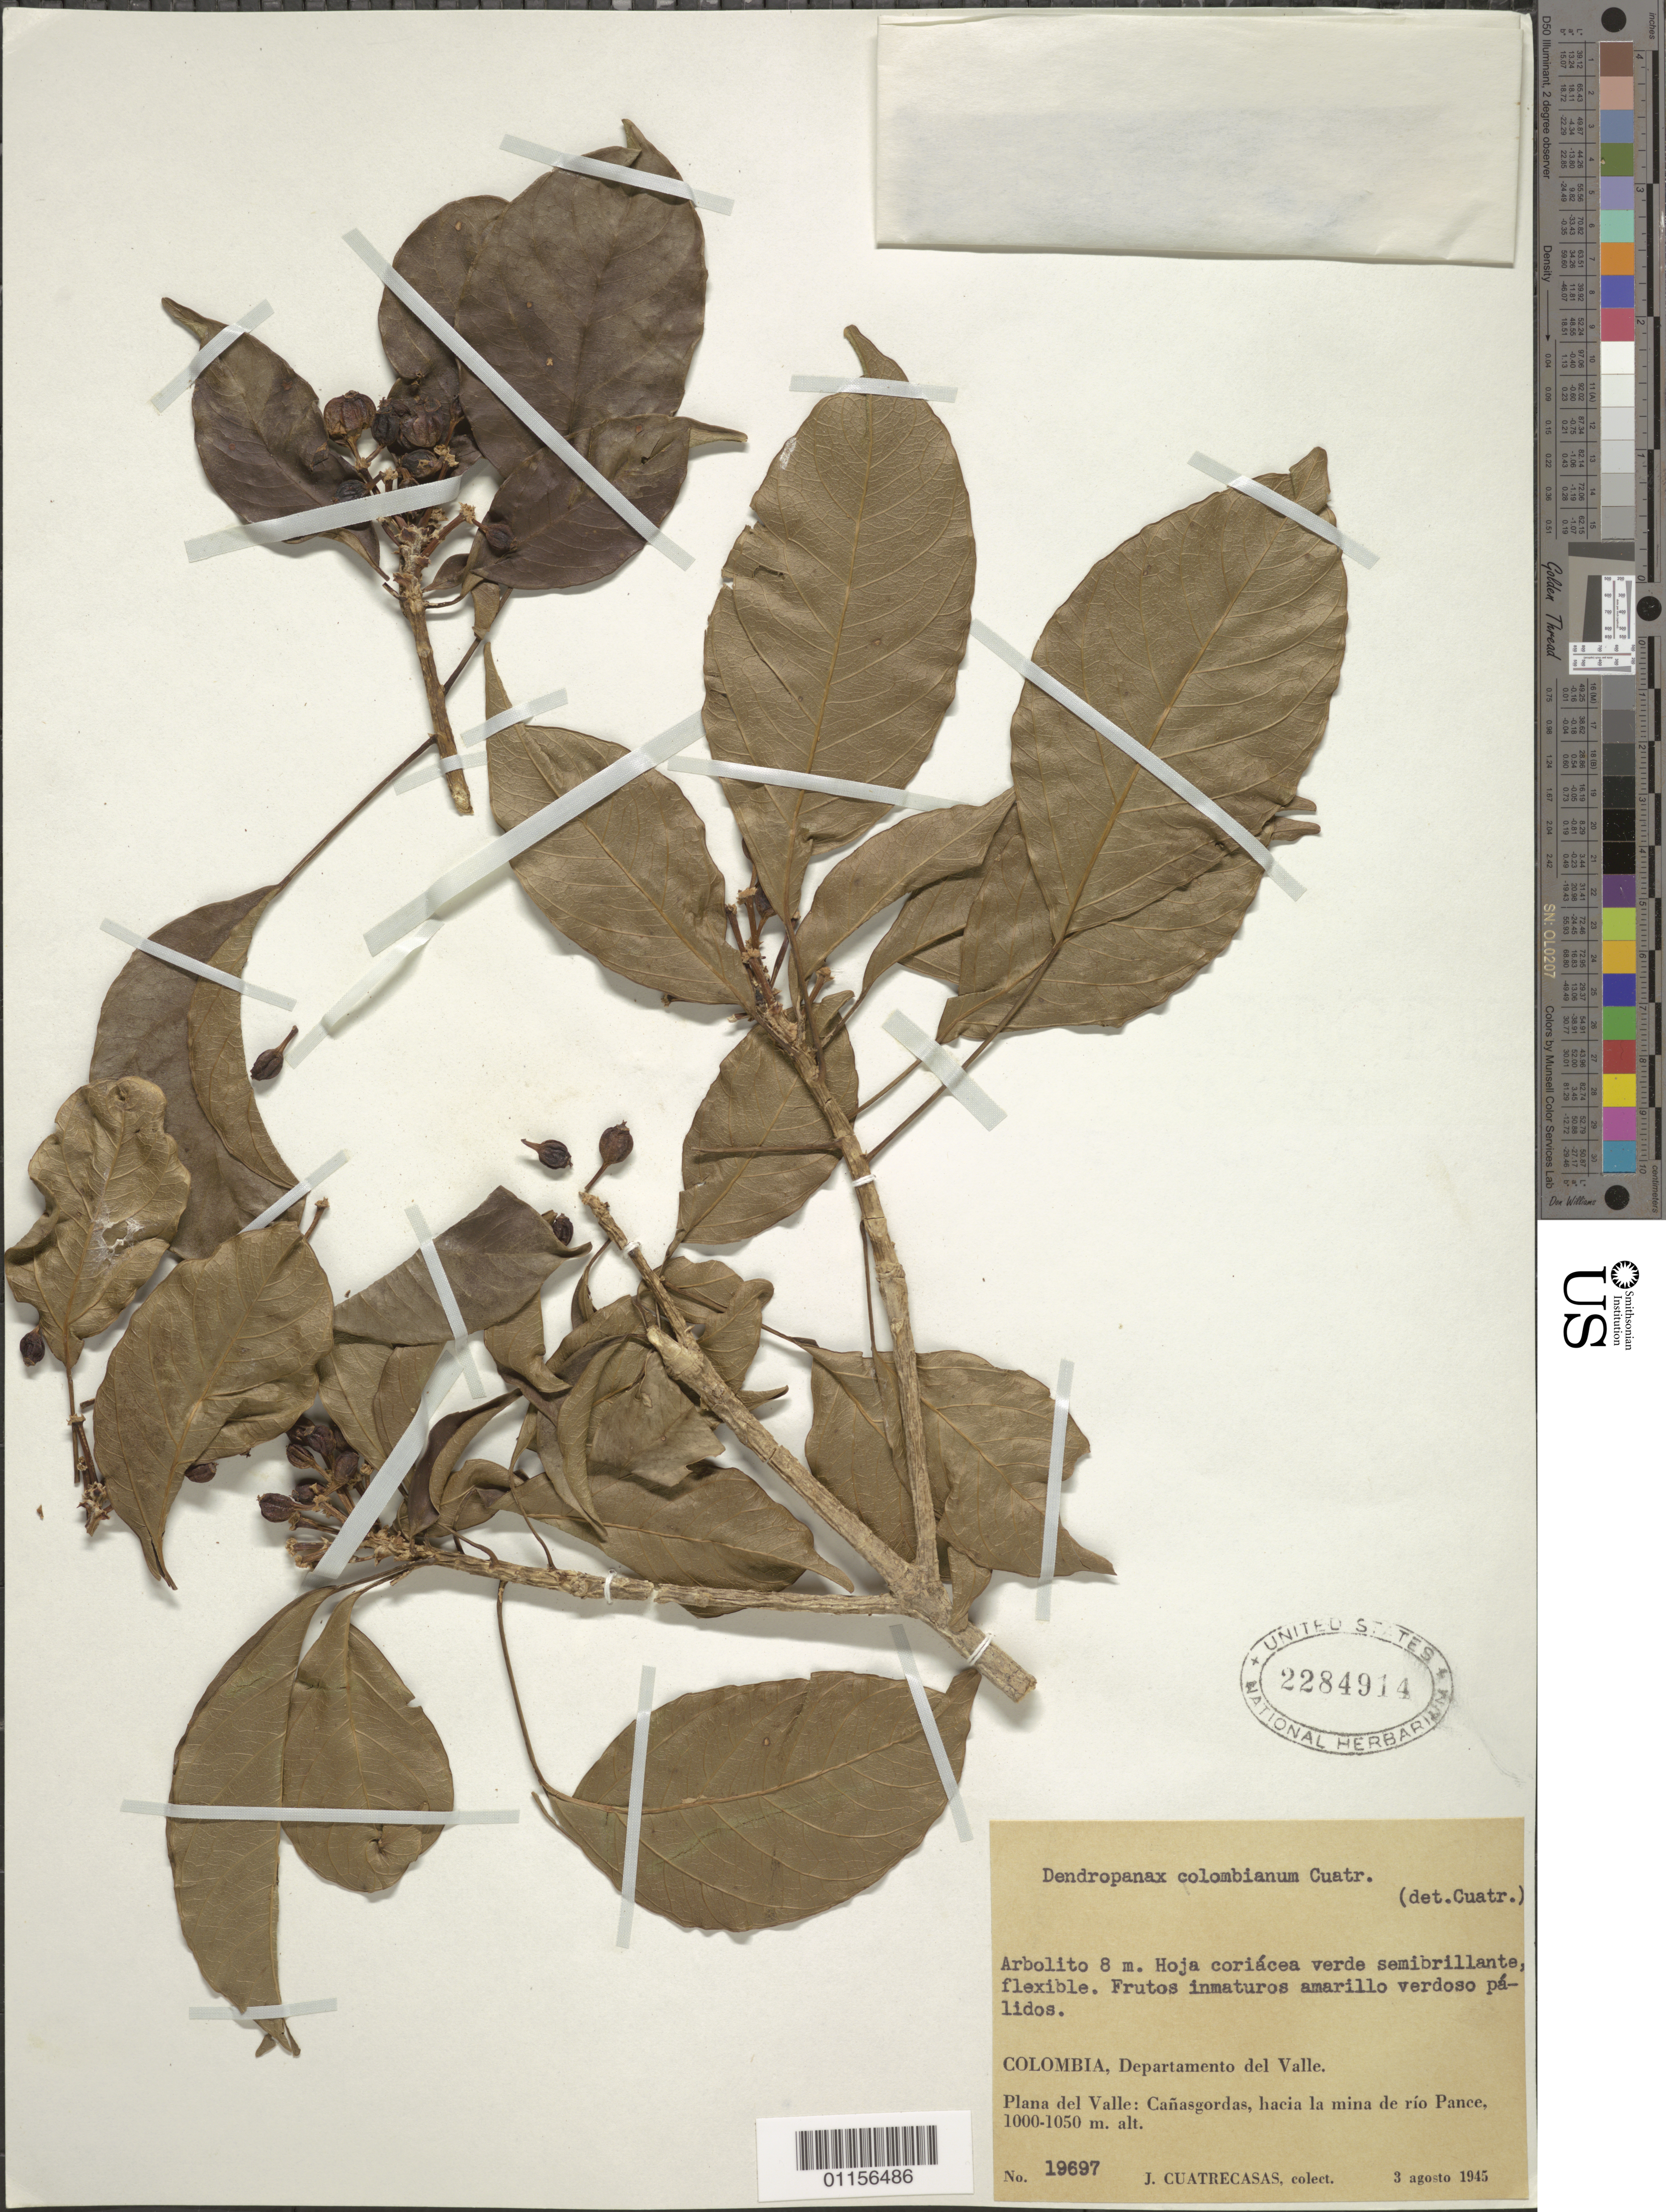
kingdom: Plantae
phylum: Tracheophyta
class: Magnoliopsida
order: Apiales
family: Araliaceae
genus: Dendropanax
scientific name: Dendropanax colombianus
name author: Cuatrec.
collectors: J. Cuatrecasas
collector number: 19697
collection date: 1945-08-03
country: Colombia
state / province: Valle del Cauca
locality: Canasgordas, hacia la mina de rio Pance.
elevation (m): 1000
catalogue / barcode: US 2284914